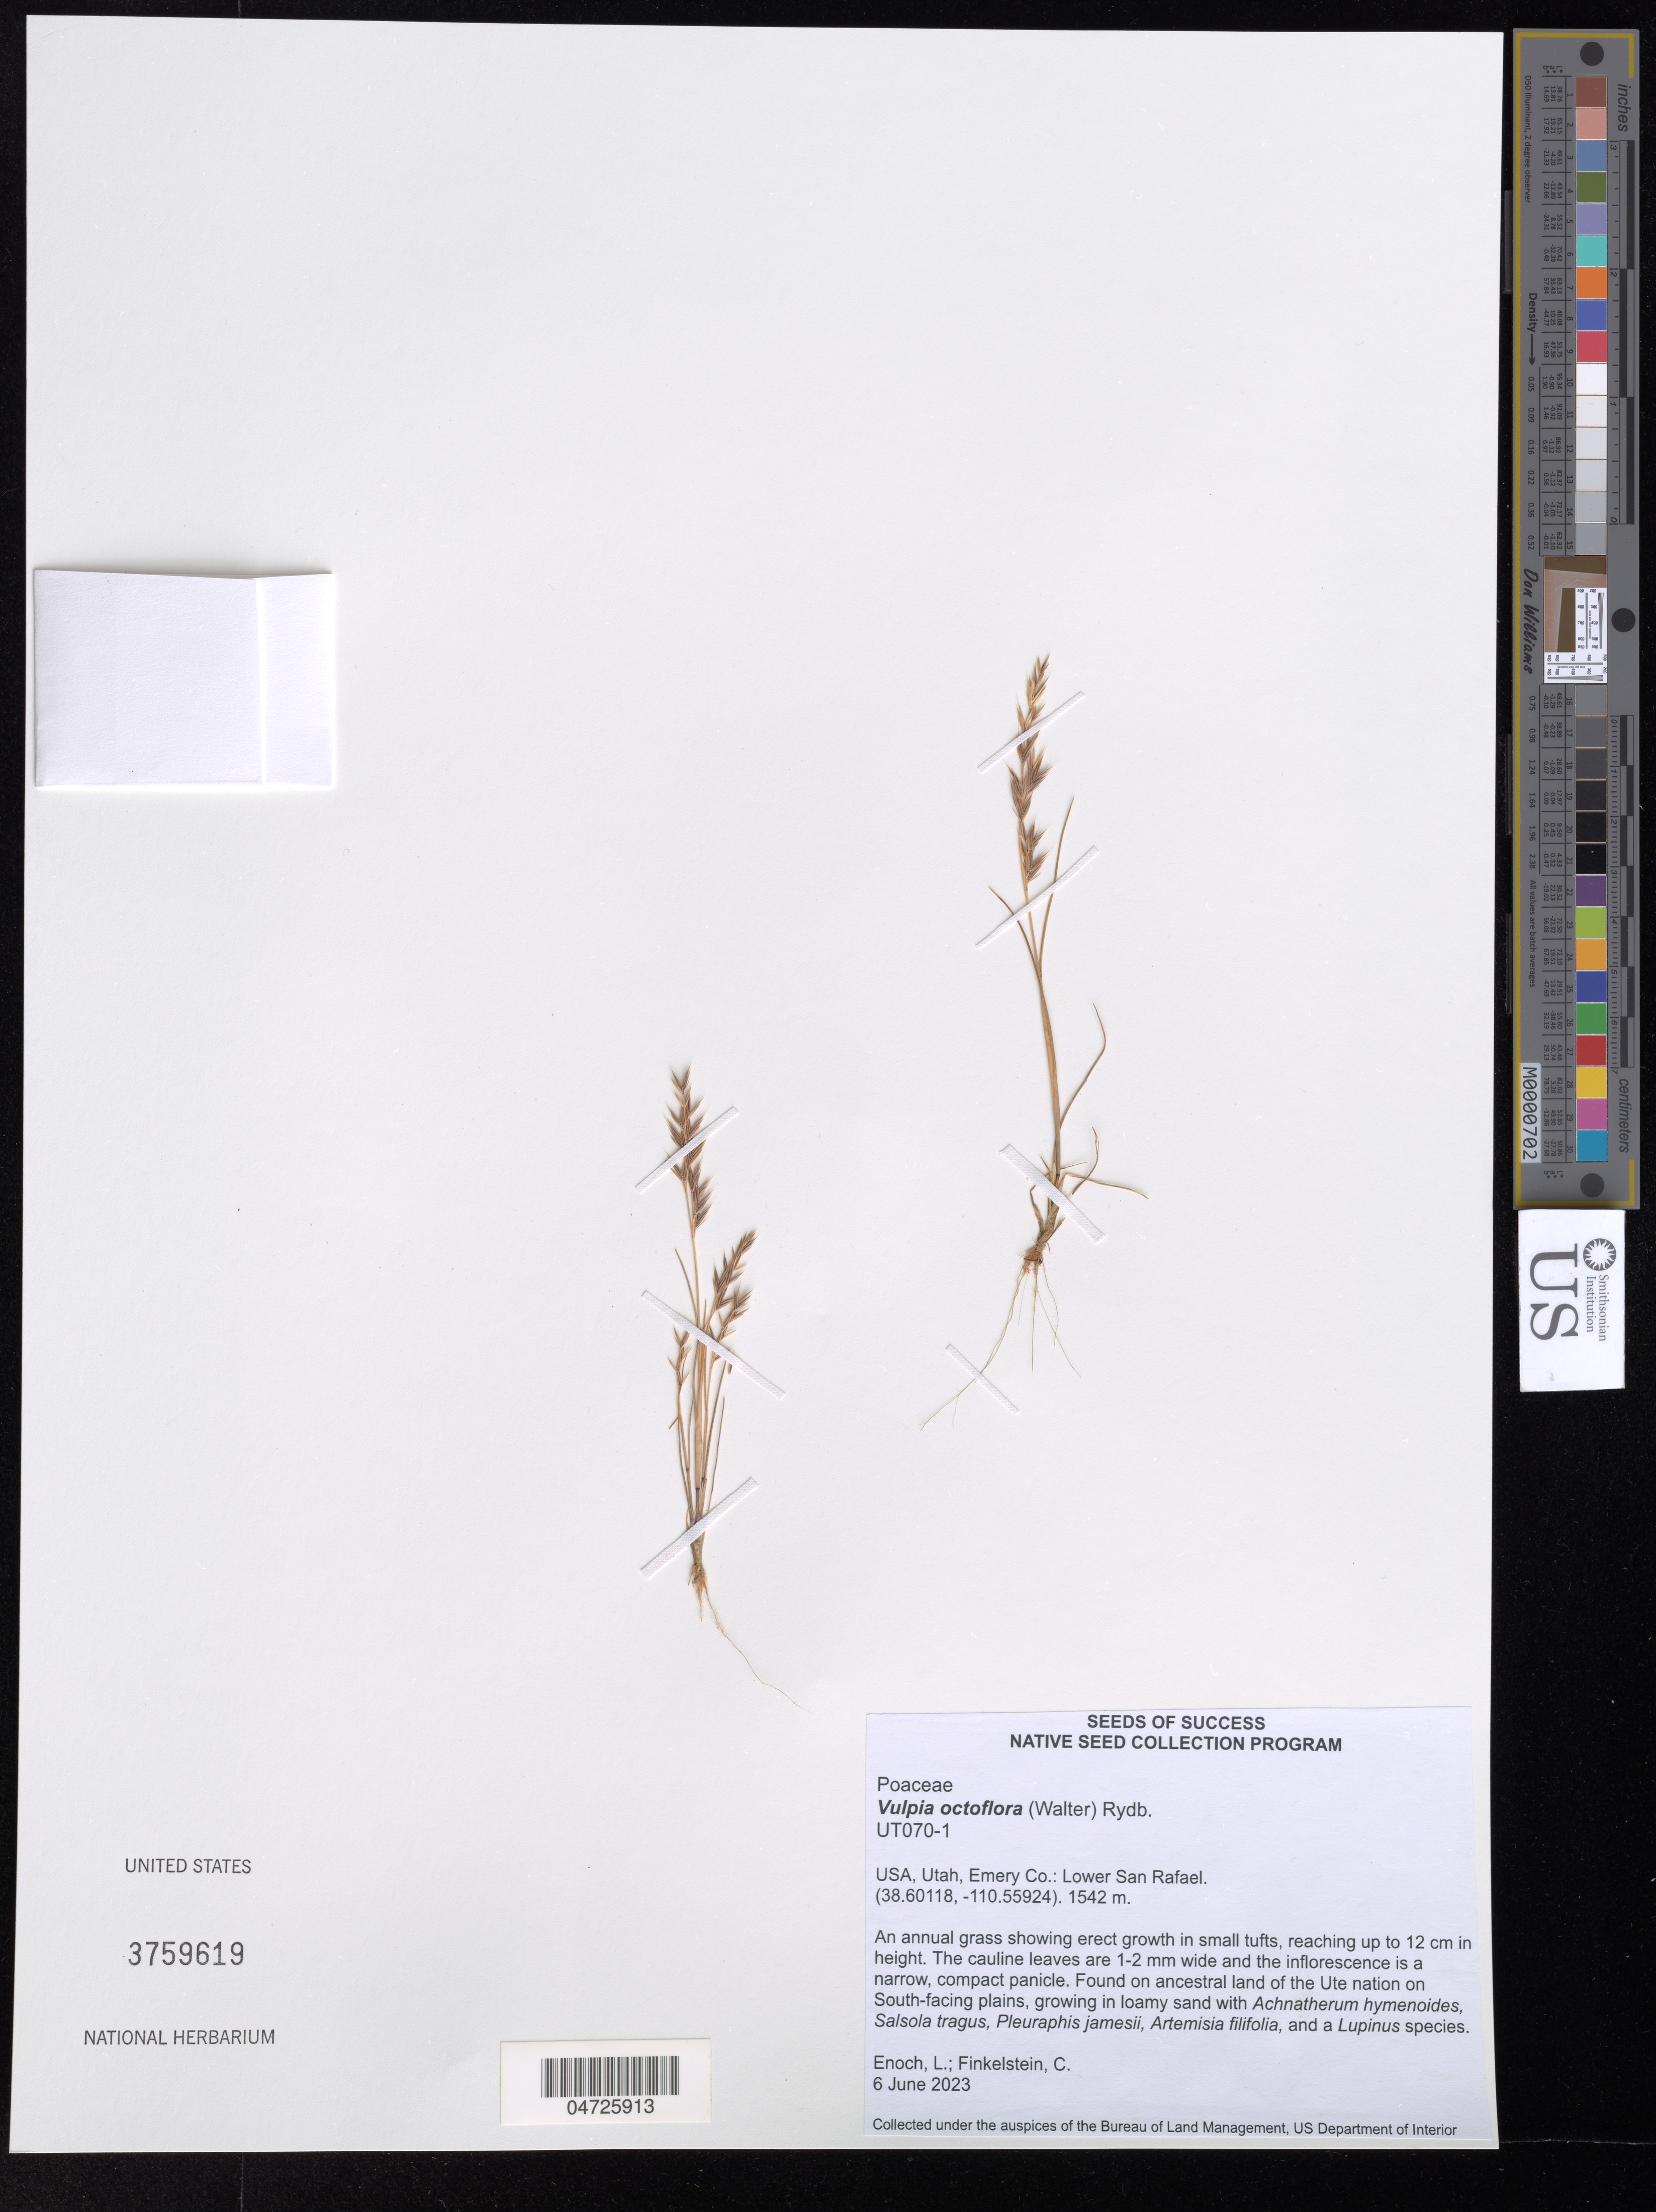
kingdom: Plantae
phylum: Tracheophyta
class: Liliopsida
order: Poales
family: Poaceae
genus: Vulpia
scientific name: Vulpia octoflora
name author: (Walter) Rydb.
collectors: L. Enoch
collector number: UT070-1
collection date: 2023-06-06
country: United States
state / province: Utah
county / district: Emery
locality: Emery Co.: Lower San Rafael.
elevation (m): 1542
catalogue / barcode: US 3759619